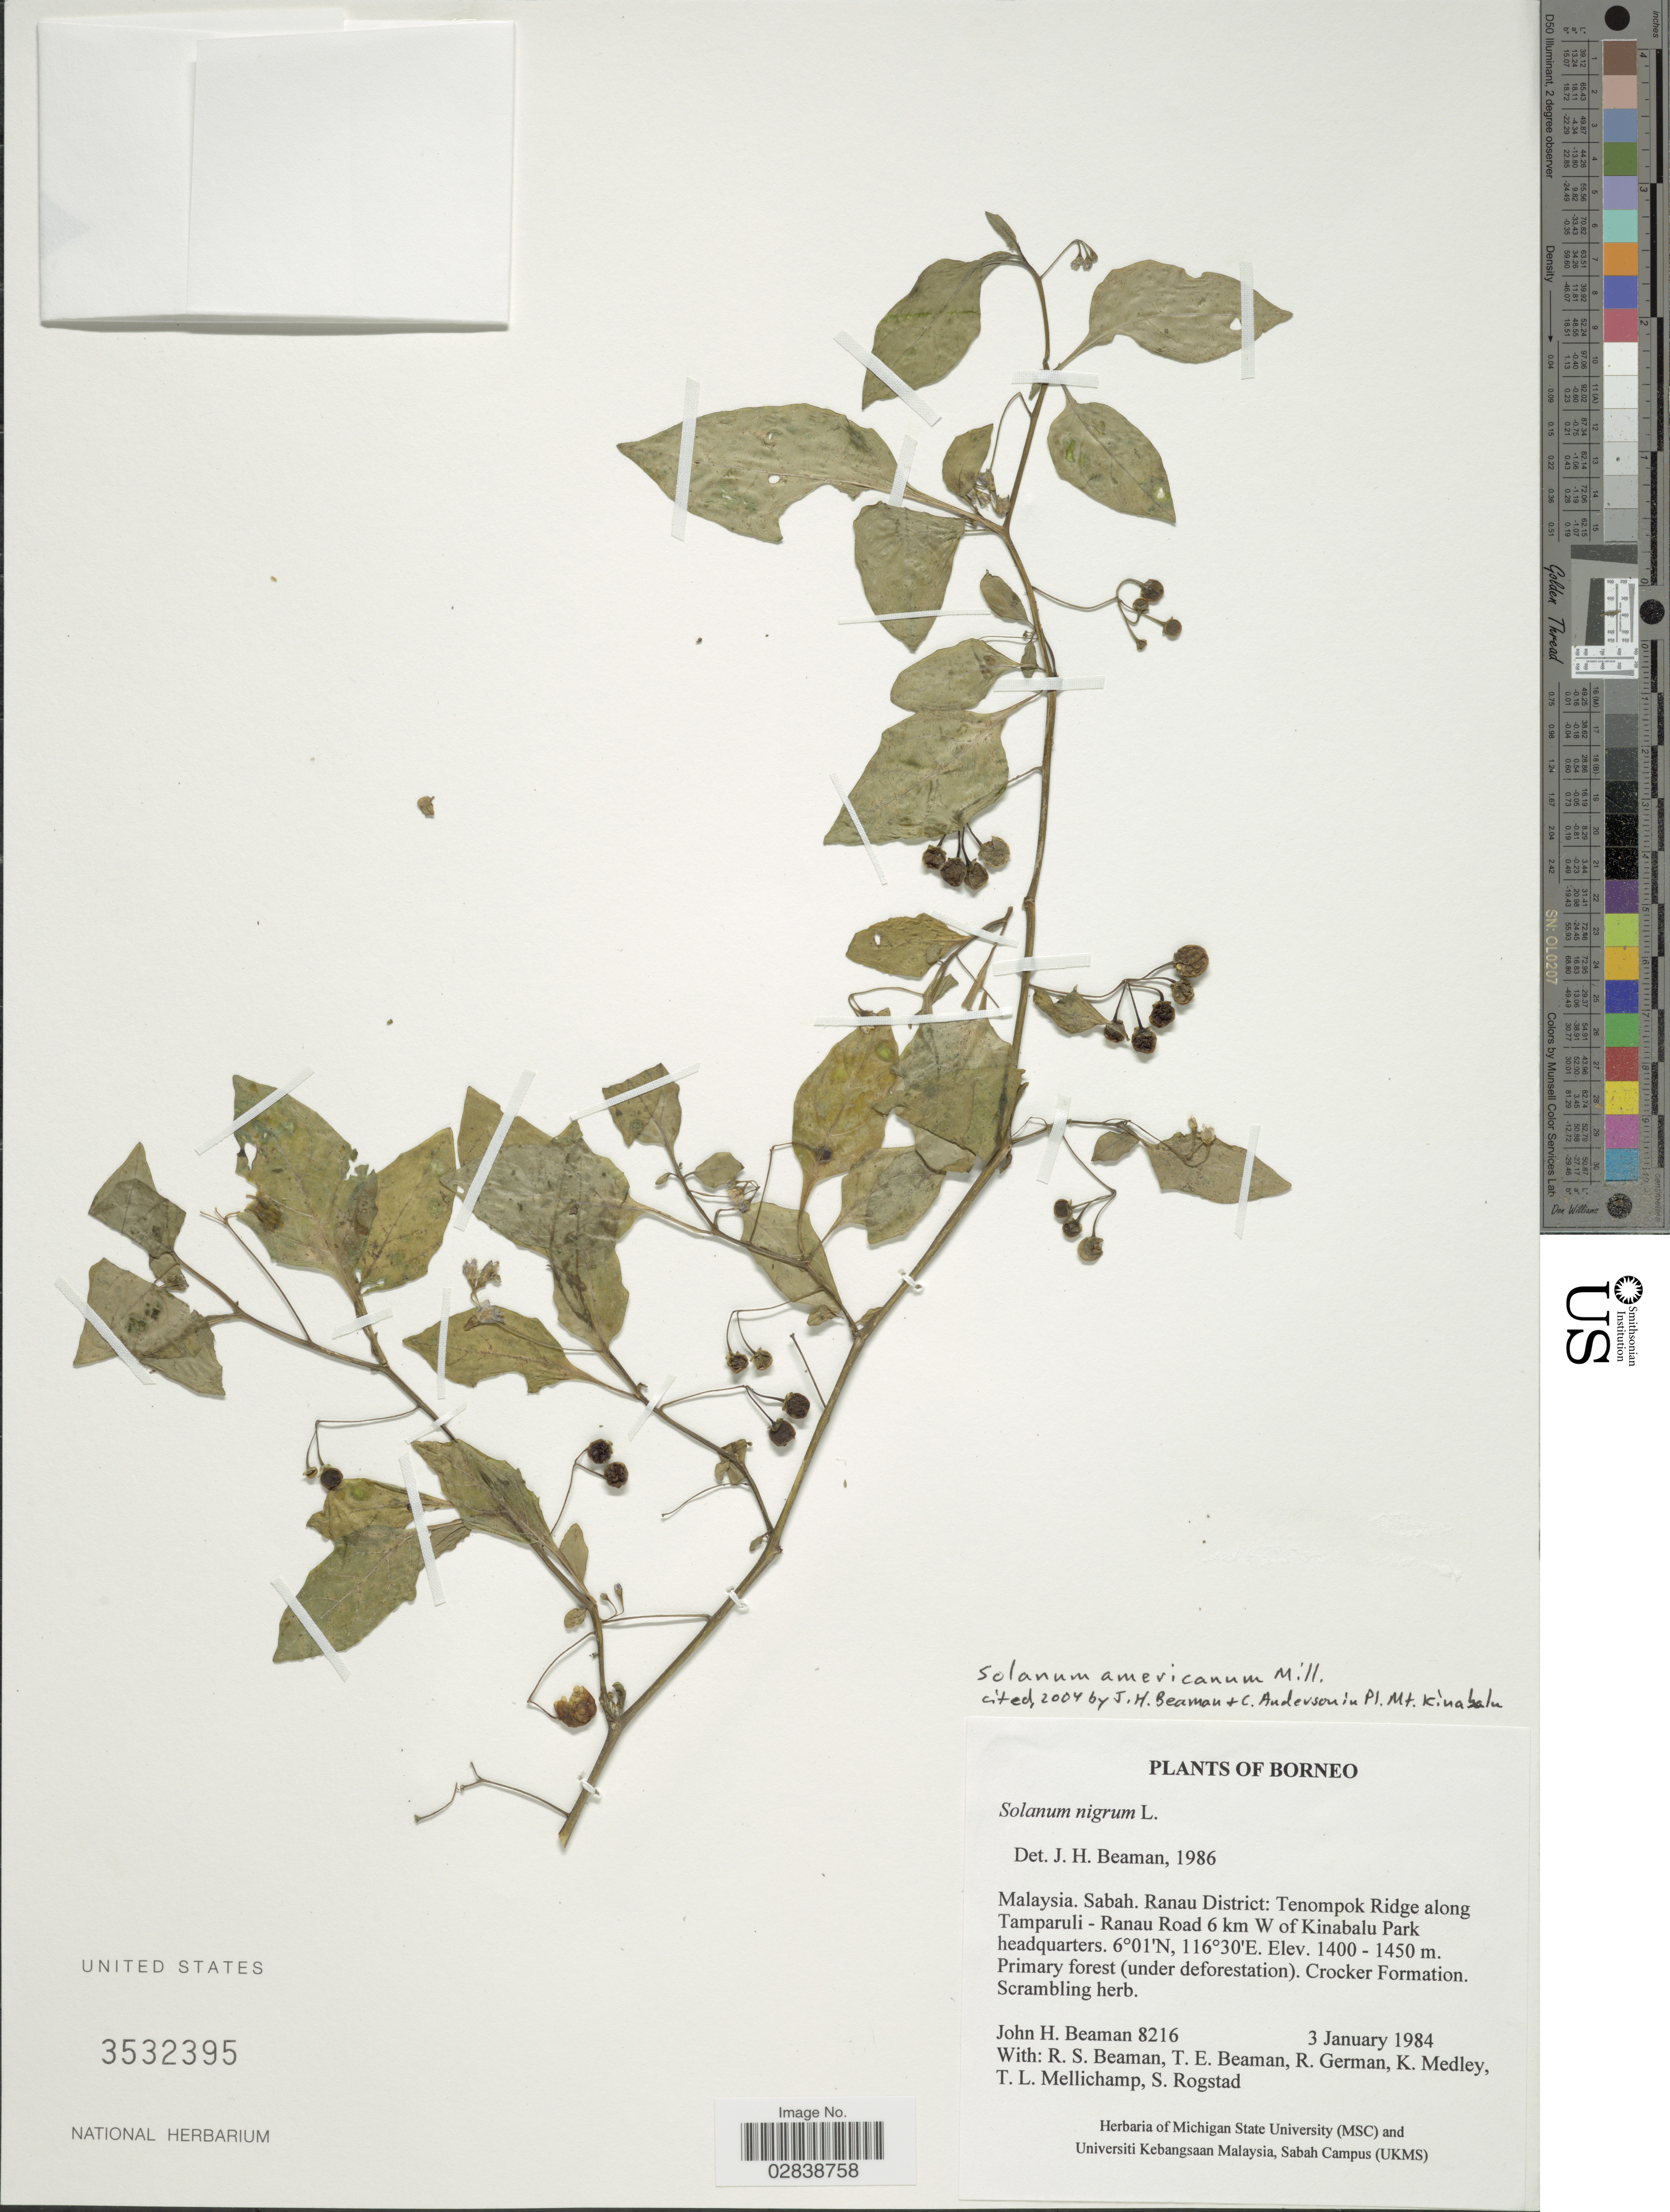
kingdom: Plantae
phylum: Tracheophyta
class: Magnoliopsida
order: Solanales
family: Solanaceae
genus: Solanum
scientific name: Solanum americanum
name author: Mill.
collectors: J. H. Beaman, R. S. Beaman, T. E. Beaman, R. German & et al.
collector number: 8216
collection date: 1984-01-03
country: Malaysia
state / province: Sabah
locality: Borneo. Ranau District: Tenompok Ridge along Tamparuli - Ranau Road 6 km W of Kinabalu Park headquarters.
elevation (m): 1400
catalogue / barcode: US 3532395